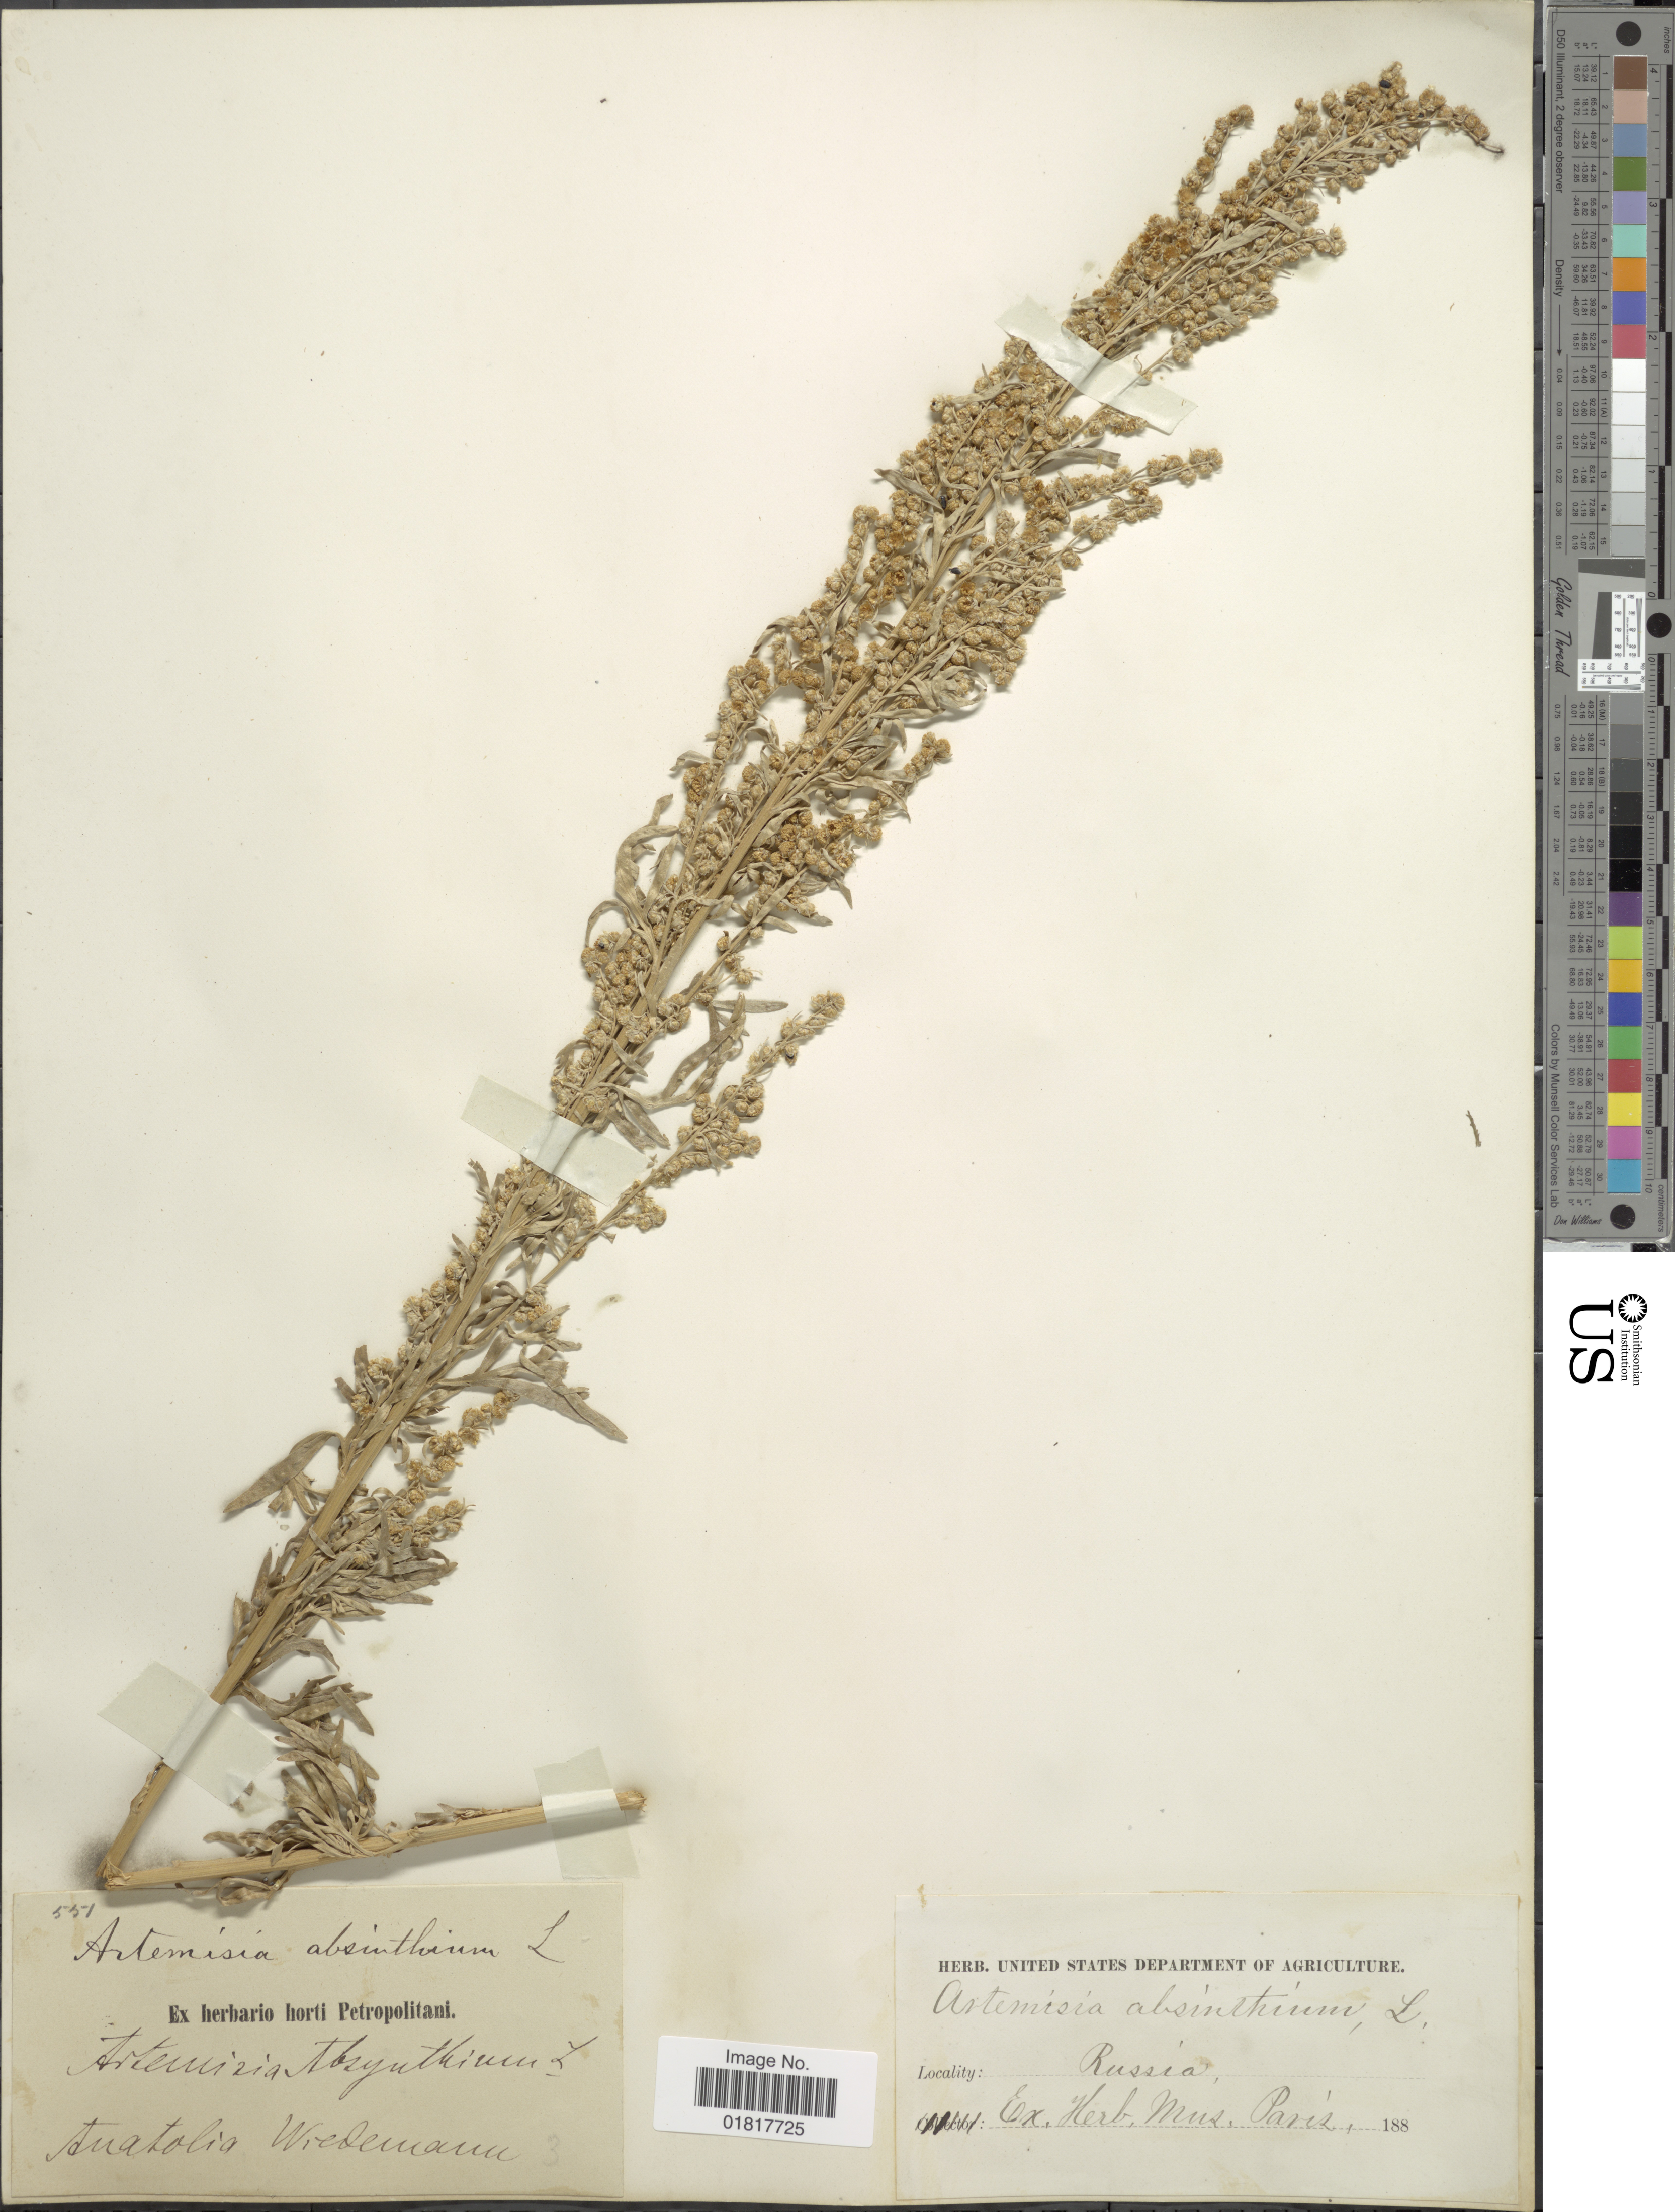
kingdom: Plantae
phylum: Tracheophyta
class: Magnoliopsida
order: Asterales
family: Asteraceae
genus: Artemisia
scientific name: Artemisia absinthium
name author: L.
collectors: -. Wiedermann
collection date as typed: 188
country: Russian Federation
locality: Anatolia, "Russia" [probably Turkey]